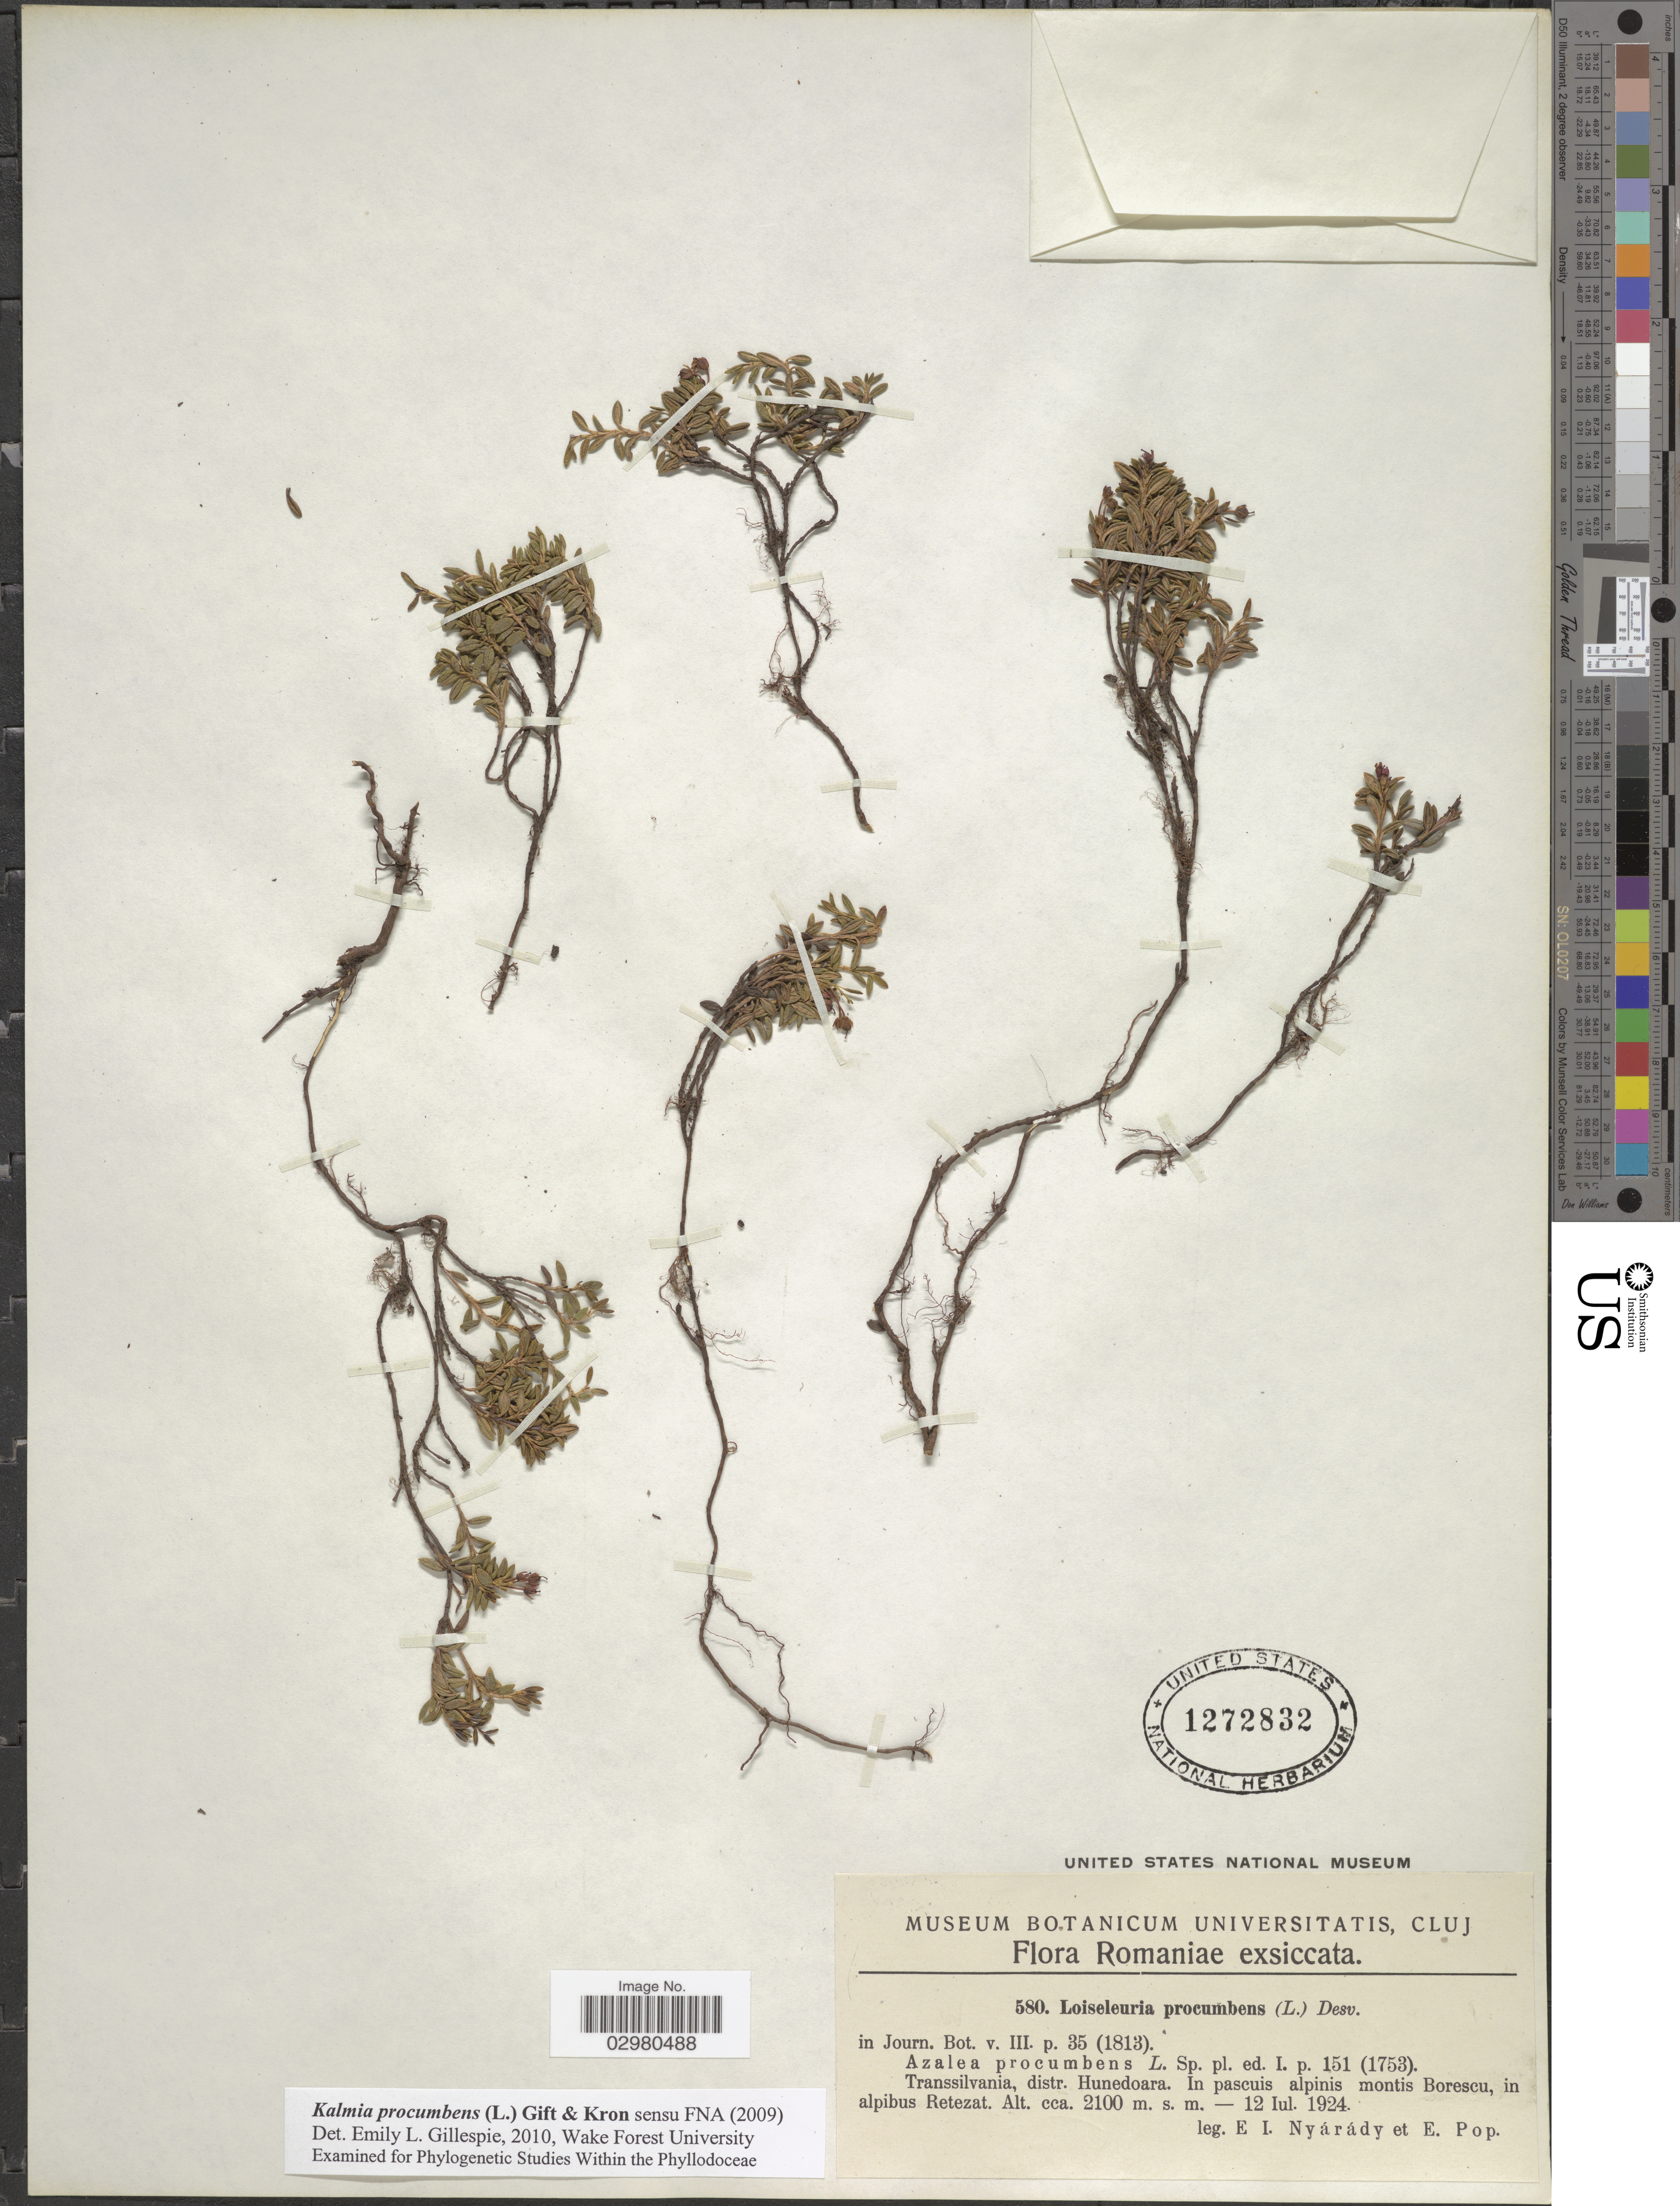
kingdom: Plantae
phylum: Tracheophyta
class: Magnoliopsida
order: Ericales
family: Ericaceae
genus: Loiseleuria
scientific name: Loiseleuria procumbens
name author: (L.) Desv.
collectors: E. Nyárády & E. Pop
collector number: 580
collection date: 1924-07-12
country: Romania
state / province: Hunedoara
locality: Romaniae exsiccate. Transsilviania, distr. Hunedoara. In pascuis alpinis montis Borescu, in alpibus Retezat.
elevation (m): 2100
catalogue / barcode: US 1272832